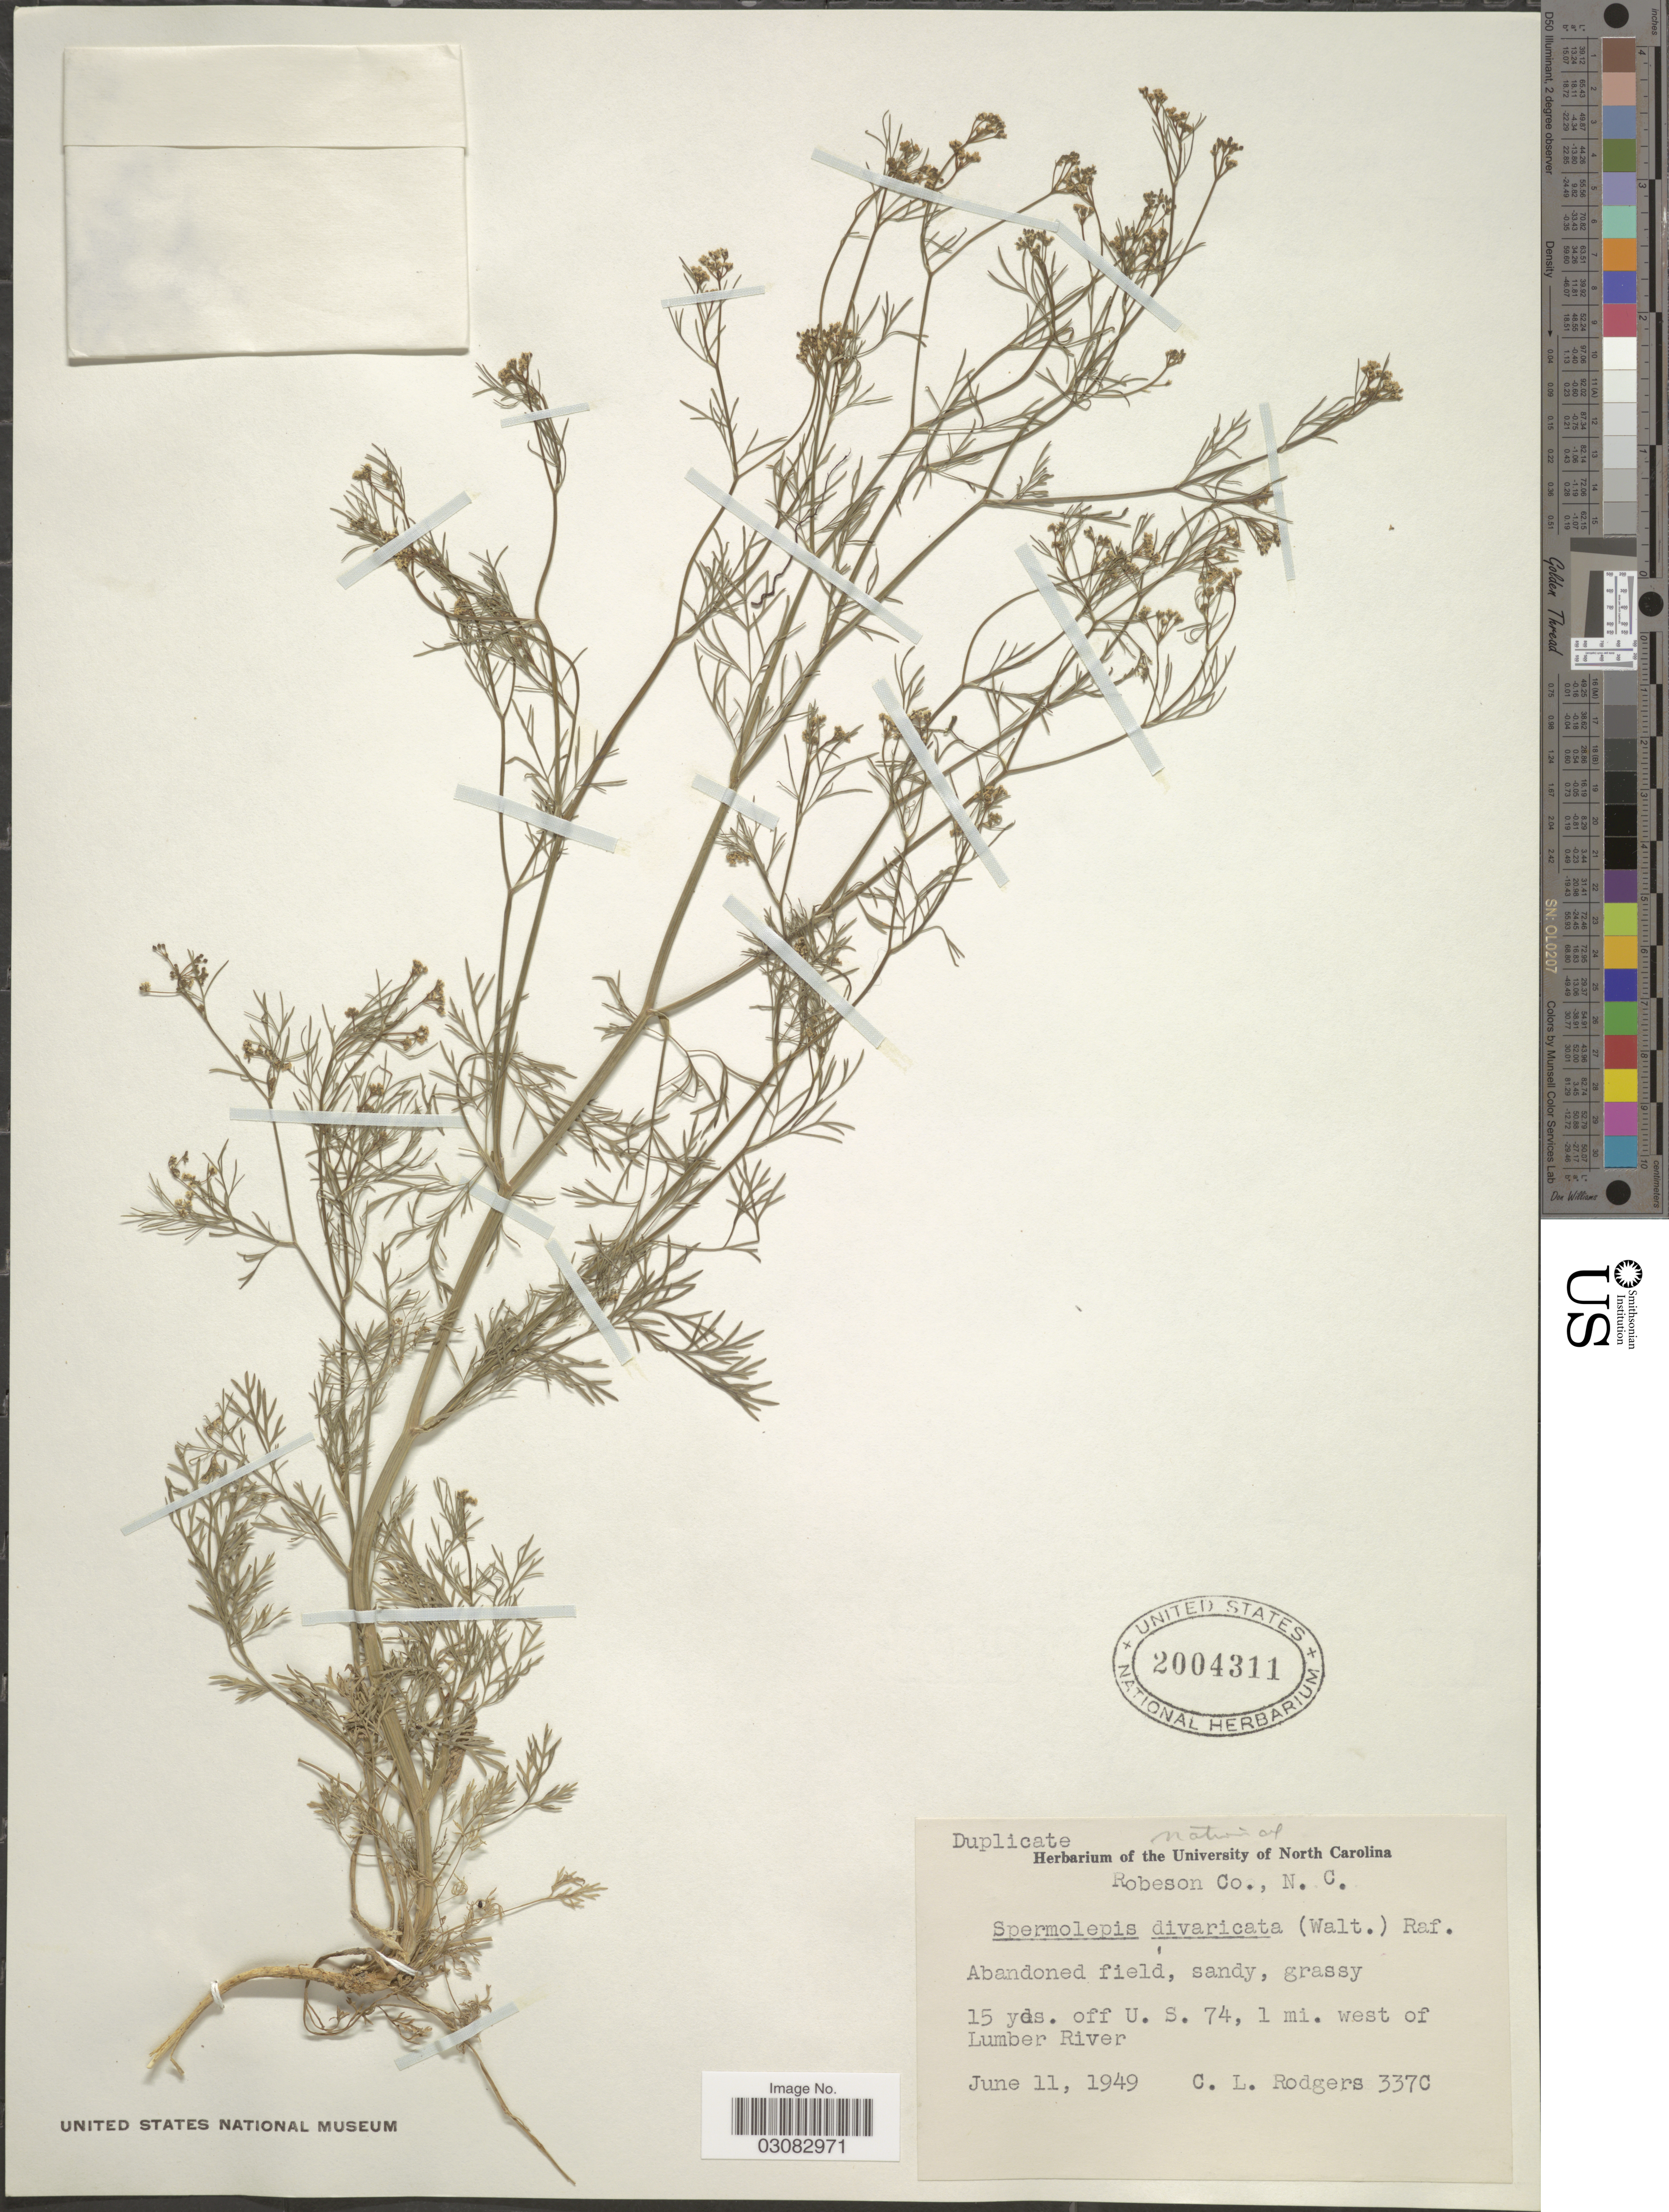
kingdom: Plantae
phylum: Tracheophyta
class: Magnoliopsida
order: Apiales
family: Apiaceae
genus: Spermolepis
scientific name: Spermolepis divaricata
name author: (Walter) Raf.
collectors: C. Rodgers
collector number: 337C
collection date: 1949-06-11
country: United States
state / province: North Carolina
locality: Robeson Co., 15 yds. off. U. S. 74, 1 mi. west of Lumber River.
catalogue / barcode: US 2004311